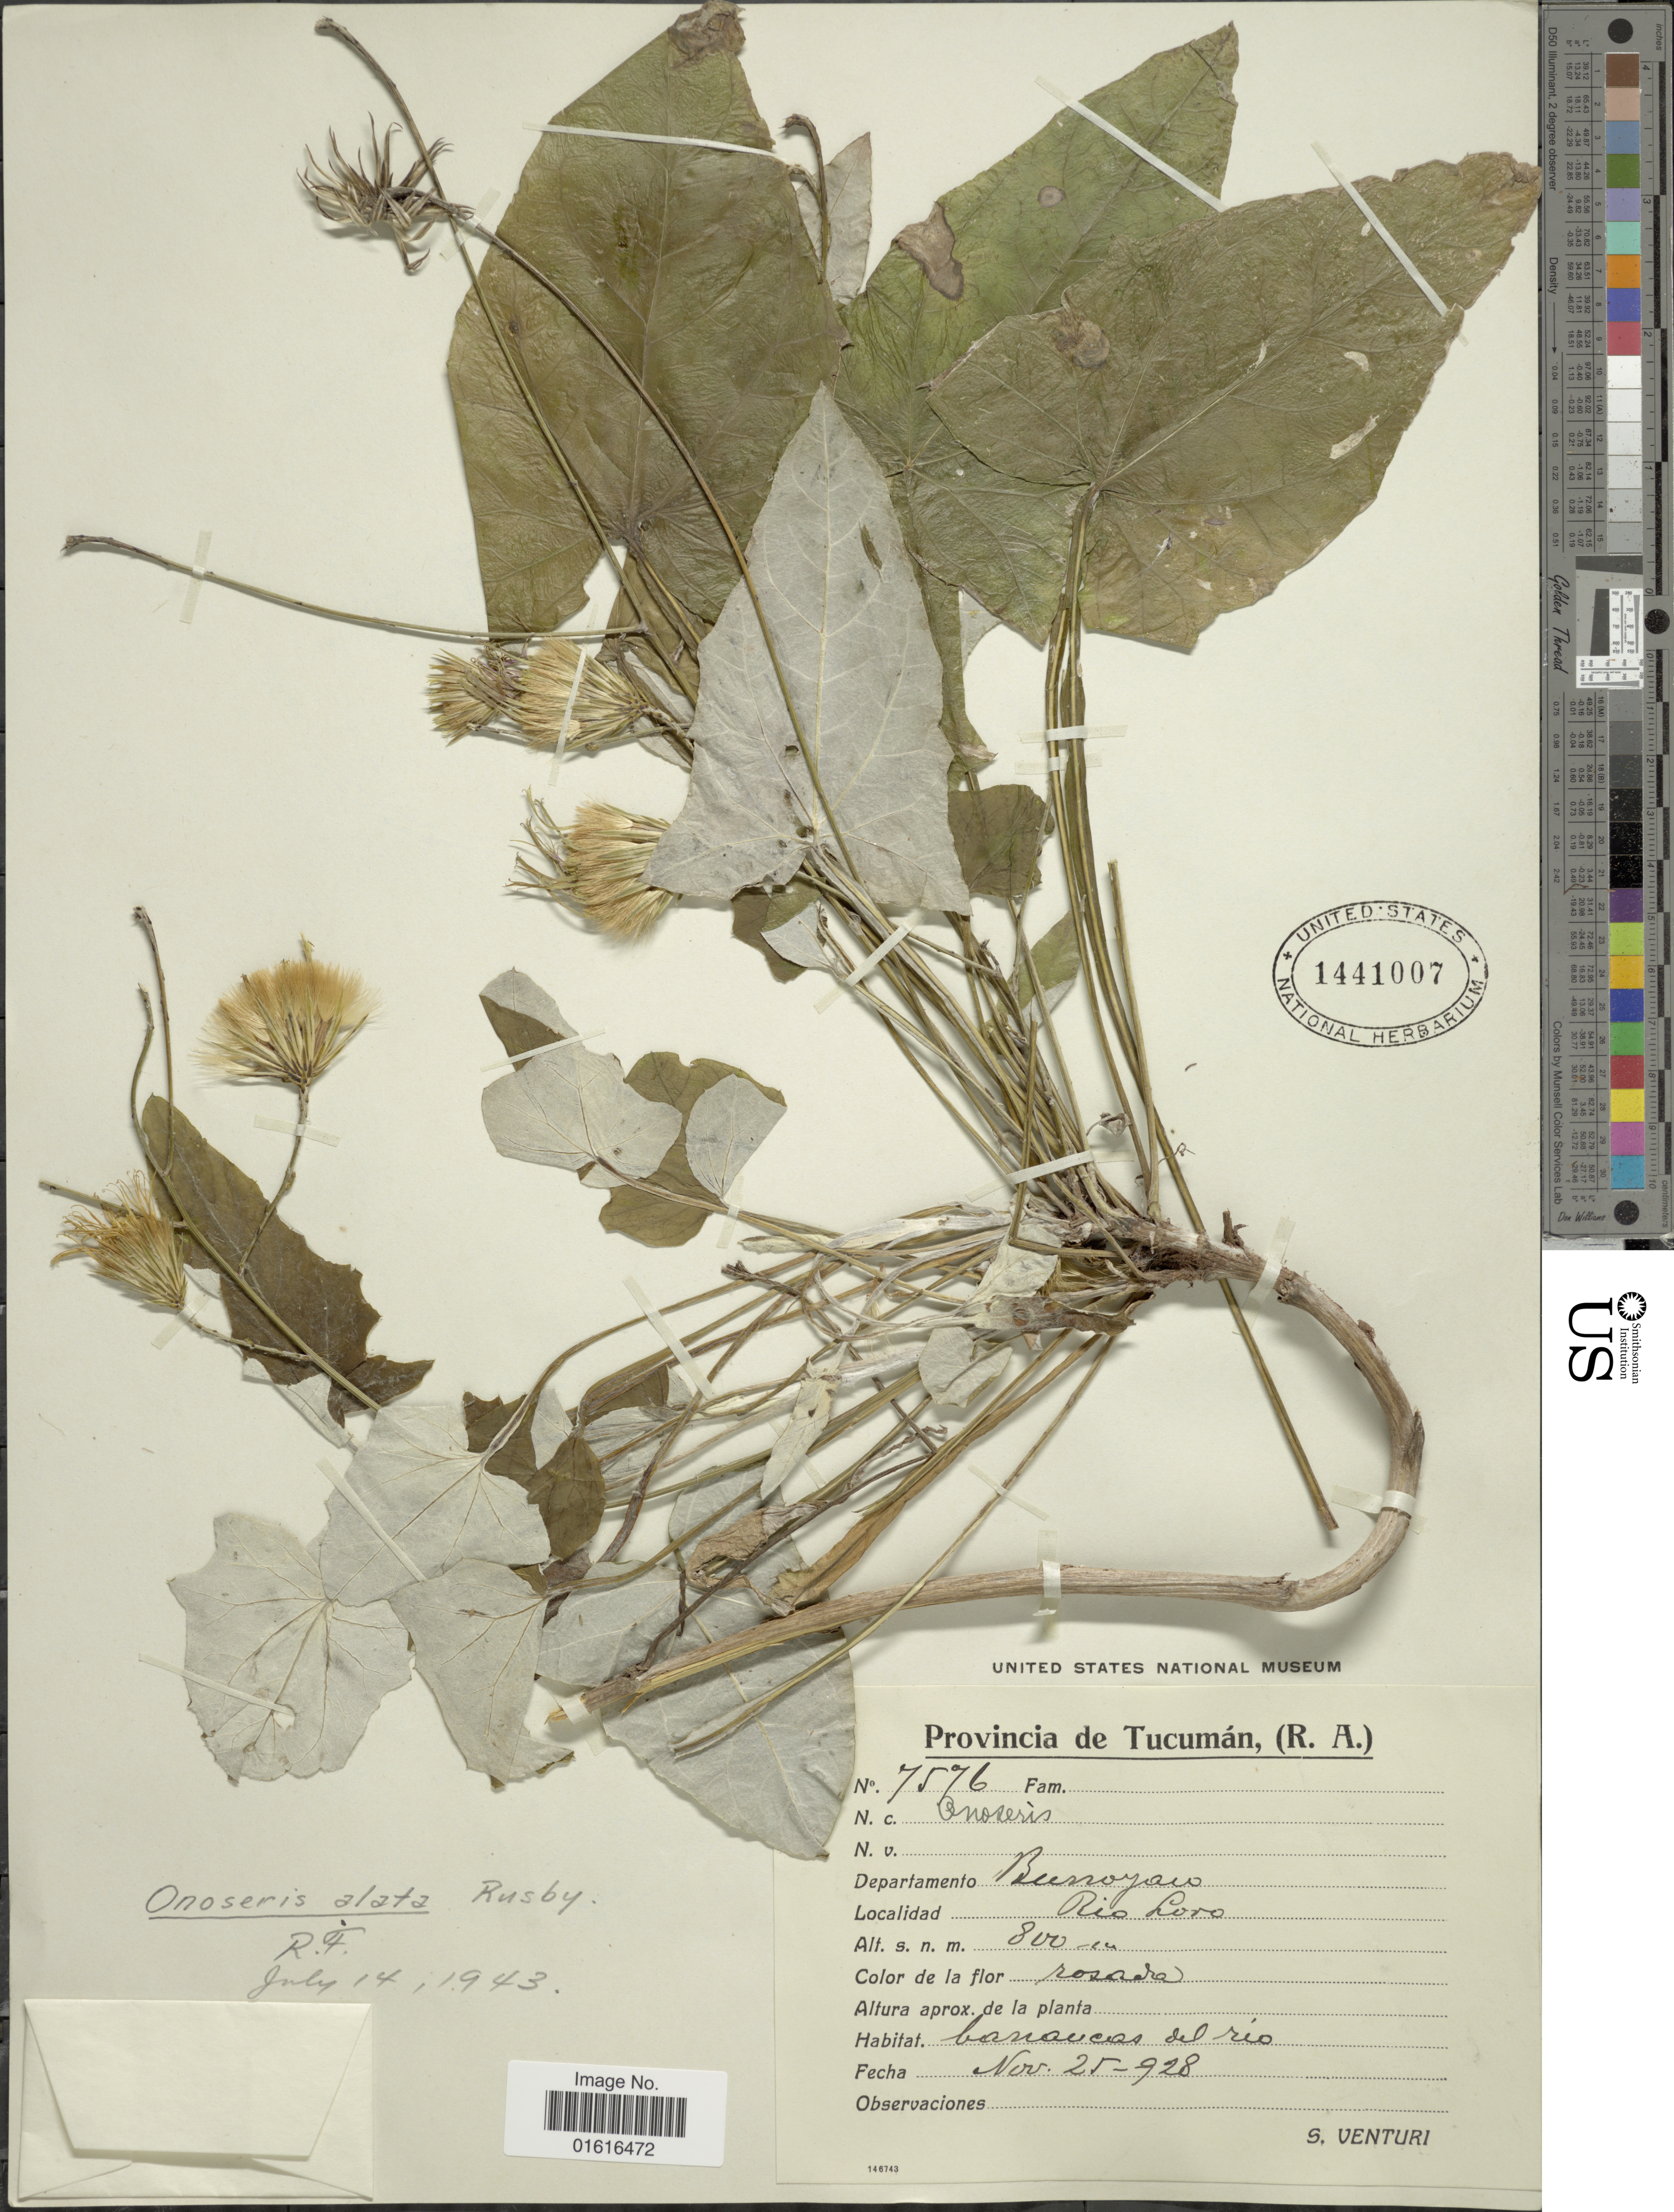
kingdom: Plantae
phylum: Tracheophyta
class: Magnoliopsida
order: Asterales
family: Asteraceae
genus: Onoseris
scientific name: Onoseris alata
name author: Rusby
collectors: S. Venturi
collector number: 7576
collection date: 1928-11-25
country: Argentina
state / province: Tucuman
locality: Departamento Burroyaco, Rio Loro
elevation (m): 800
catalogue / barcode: US 1441007